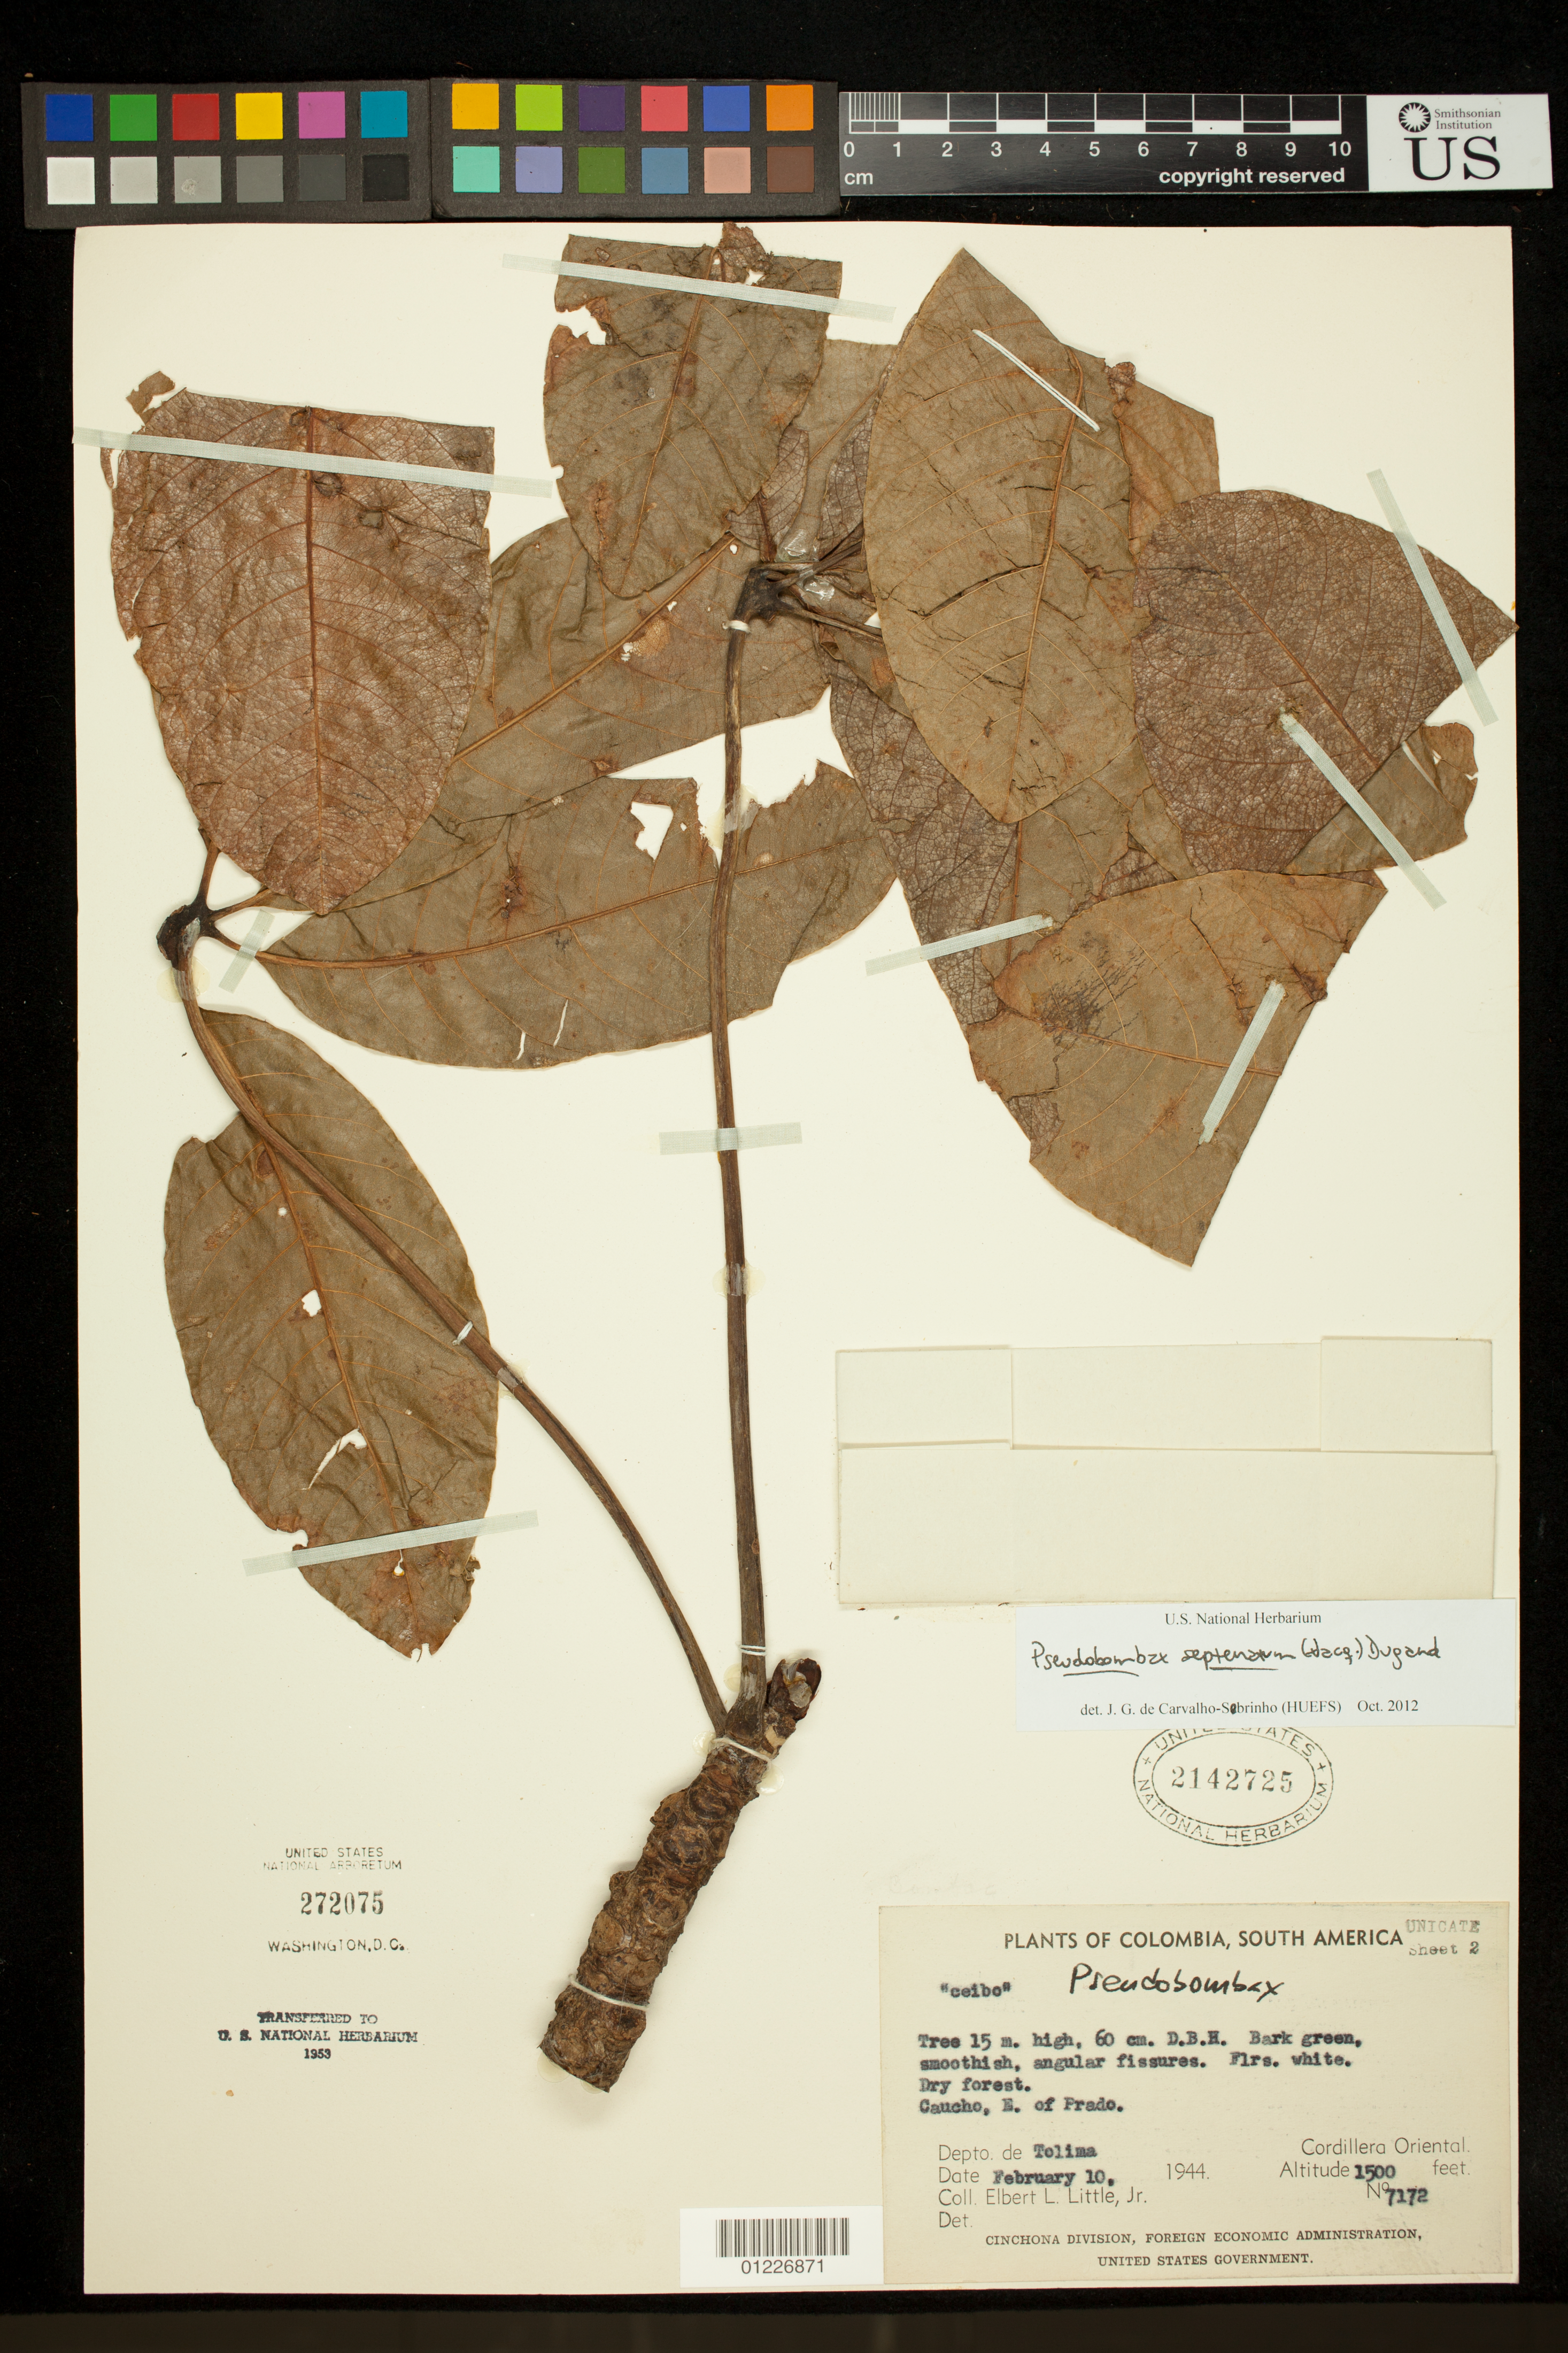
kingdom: Plantae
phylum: Tracheophyta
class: Magnoliopsida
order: Malvales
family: Malvaceae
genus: Pseudobombax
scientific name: Pseudobombax septenatum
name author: (Jacq.) Dugand G.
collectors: E. L. Little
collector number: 7172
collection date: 1944-02-10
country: Colombia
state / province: Tolima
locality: Depto. de Tolima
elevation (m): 457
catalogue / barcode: US 2142725